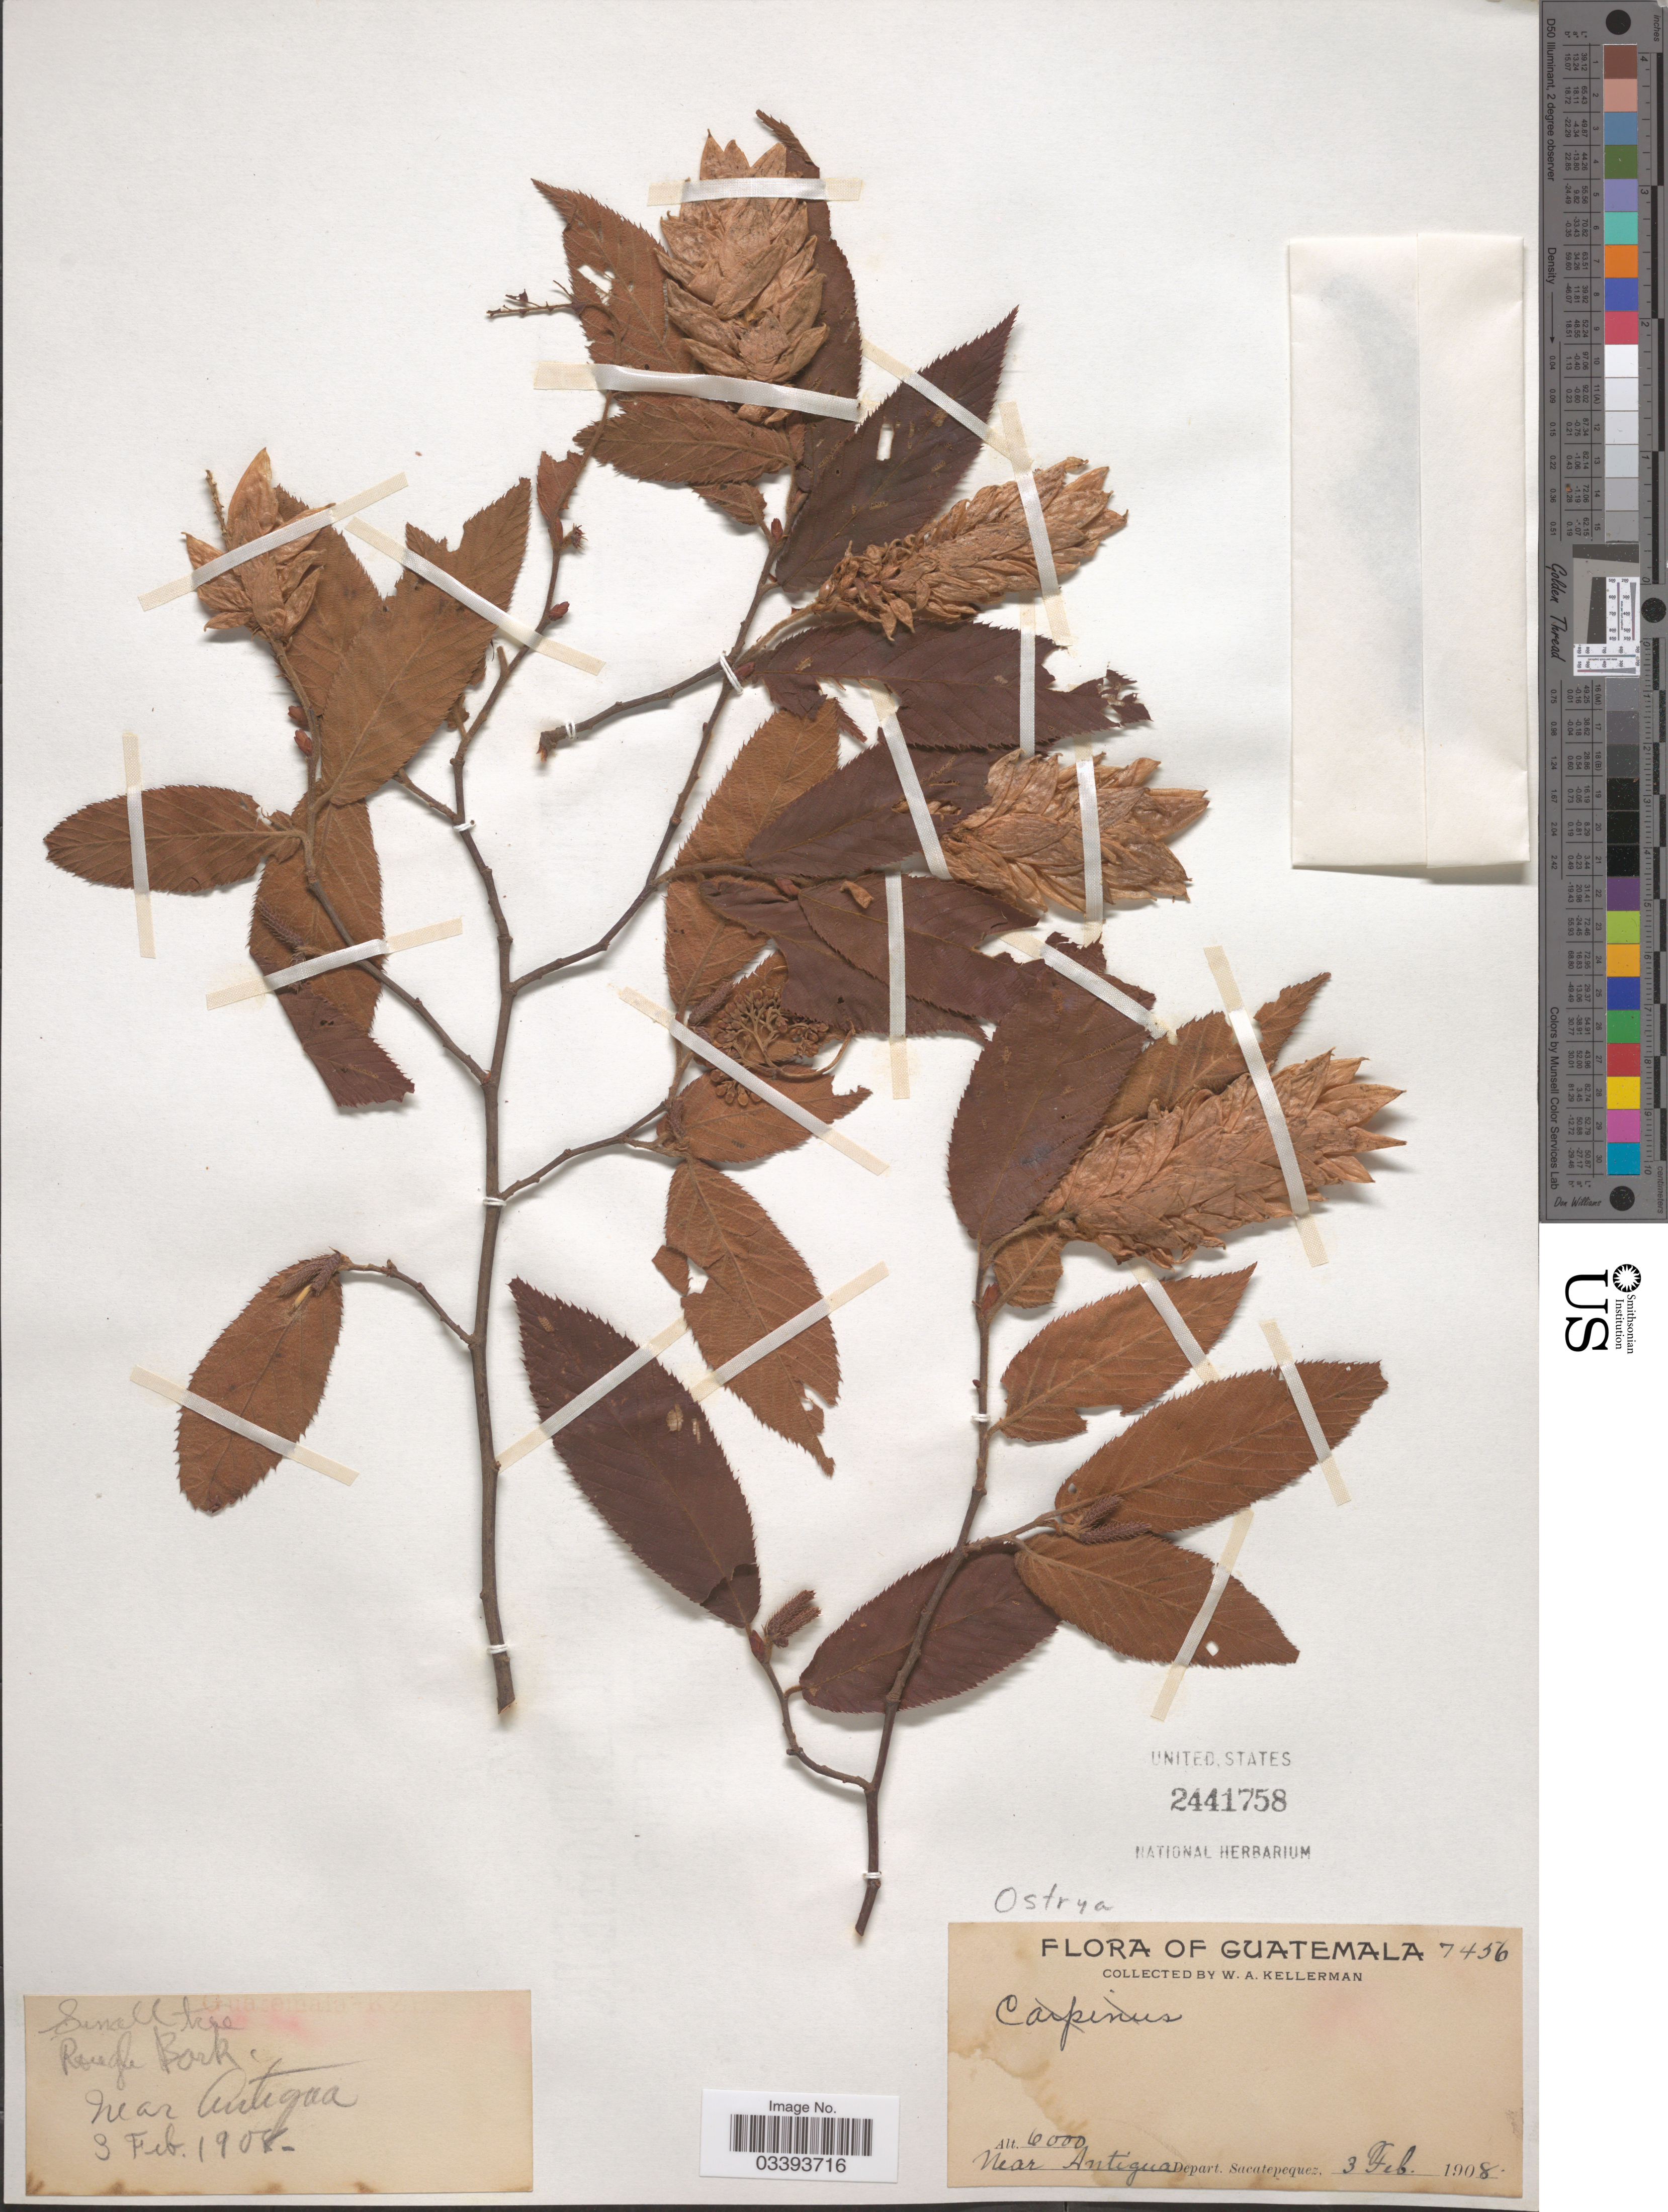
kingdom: Plantae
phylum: Tracheophyta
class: Magnoliopsida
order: Fagales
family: Betulaceae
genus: Ostrya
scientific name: Ostrya virginiana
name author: (Mill.) K. Koch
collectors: W. Kellerman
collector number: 7456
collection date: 1908-02-03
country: Guatemala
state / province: Sacatepéquez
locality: Near Antigua Depart. Sacatepequez.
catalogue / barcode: US 2441758